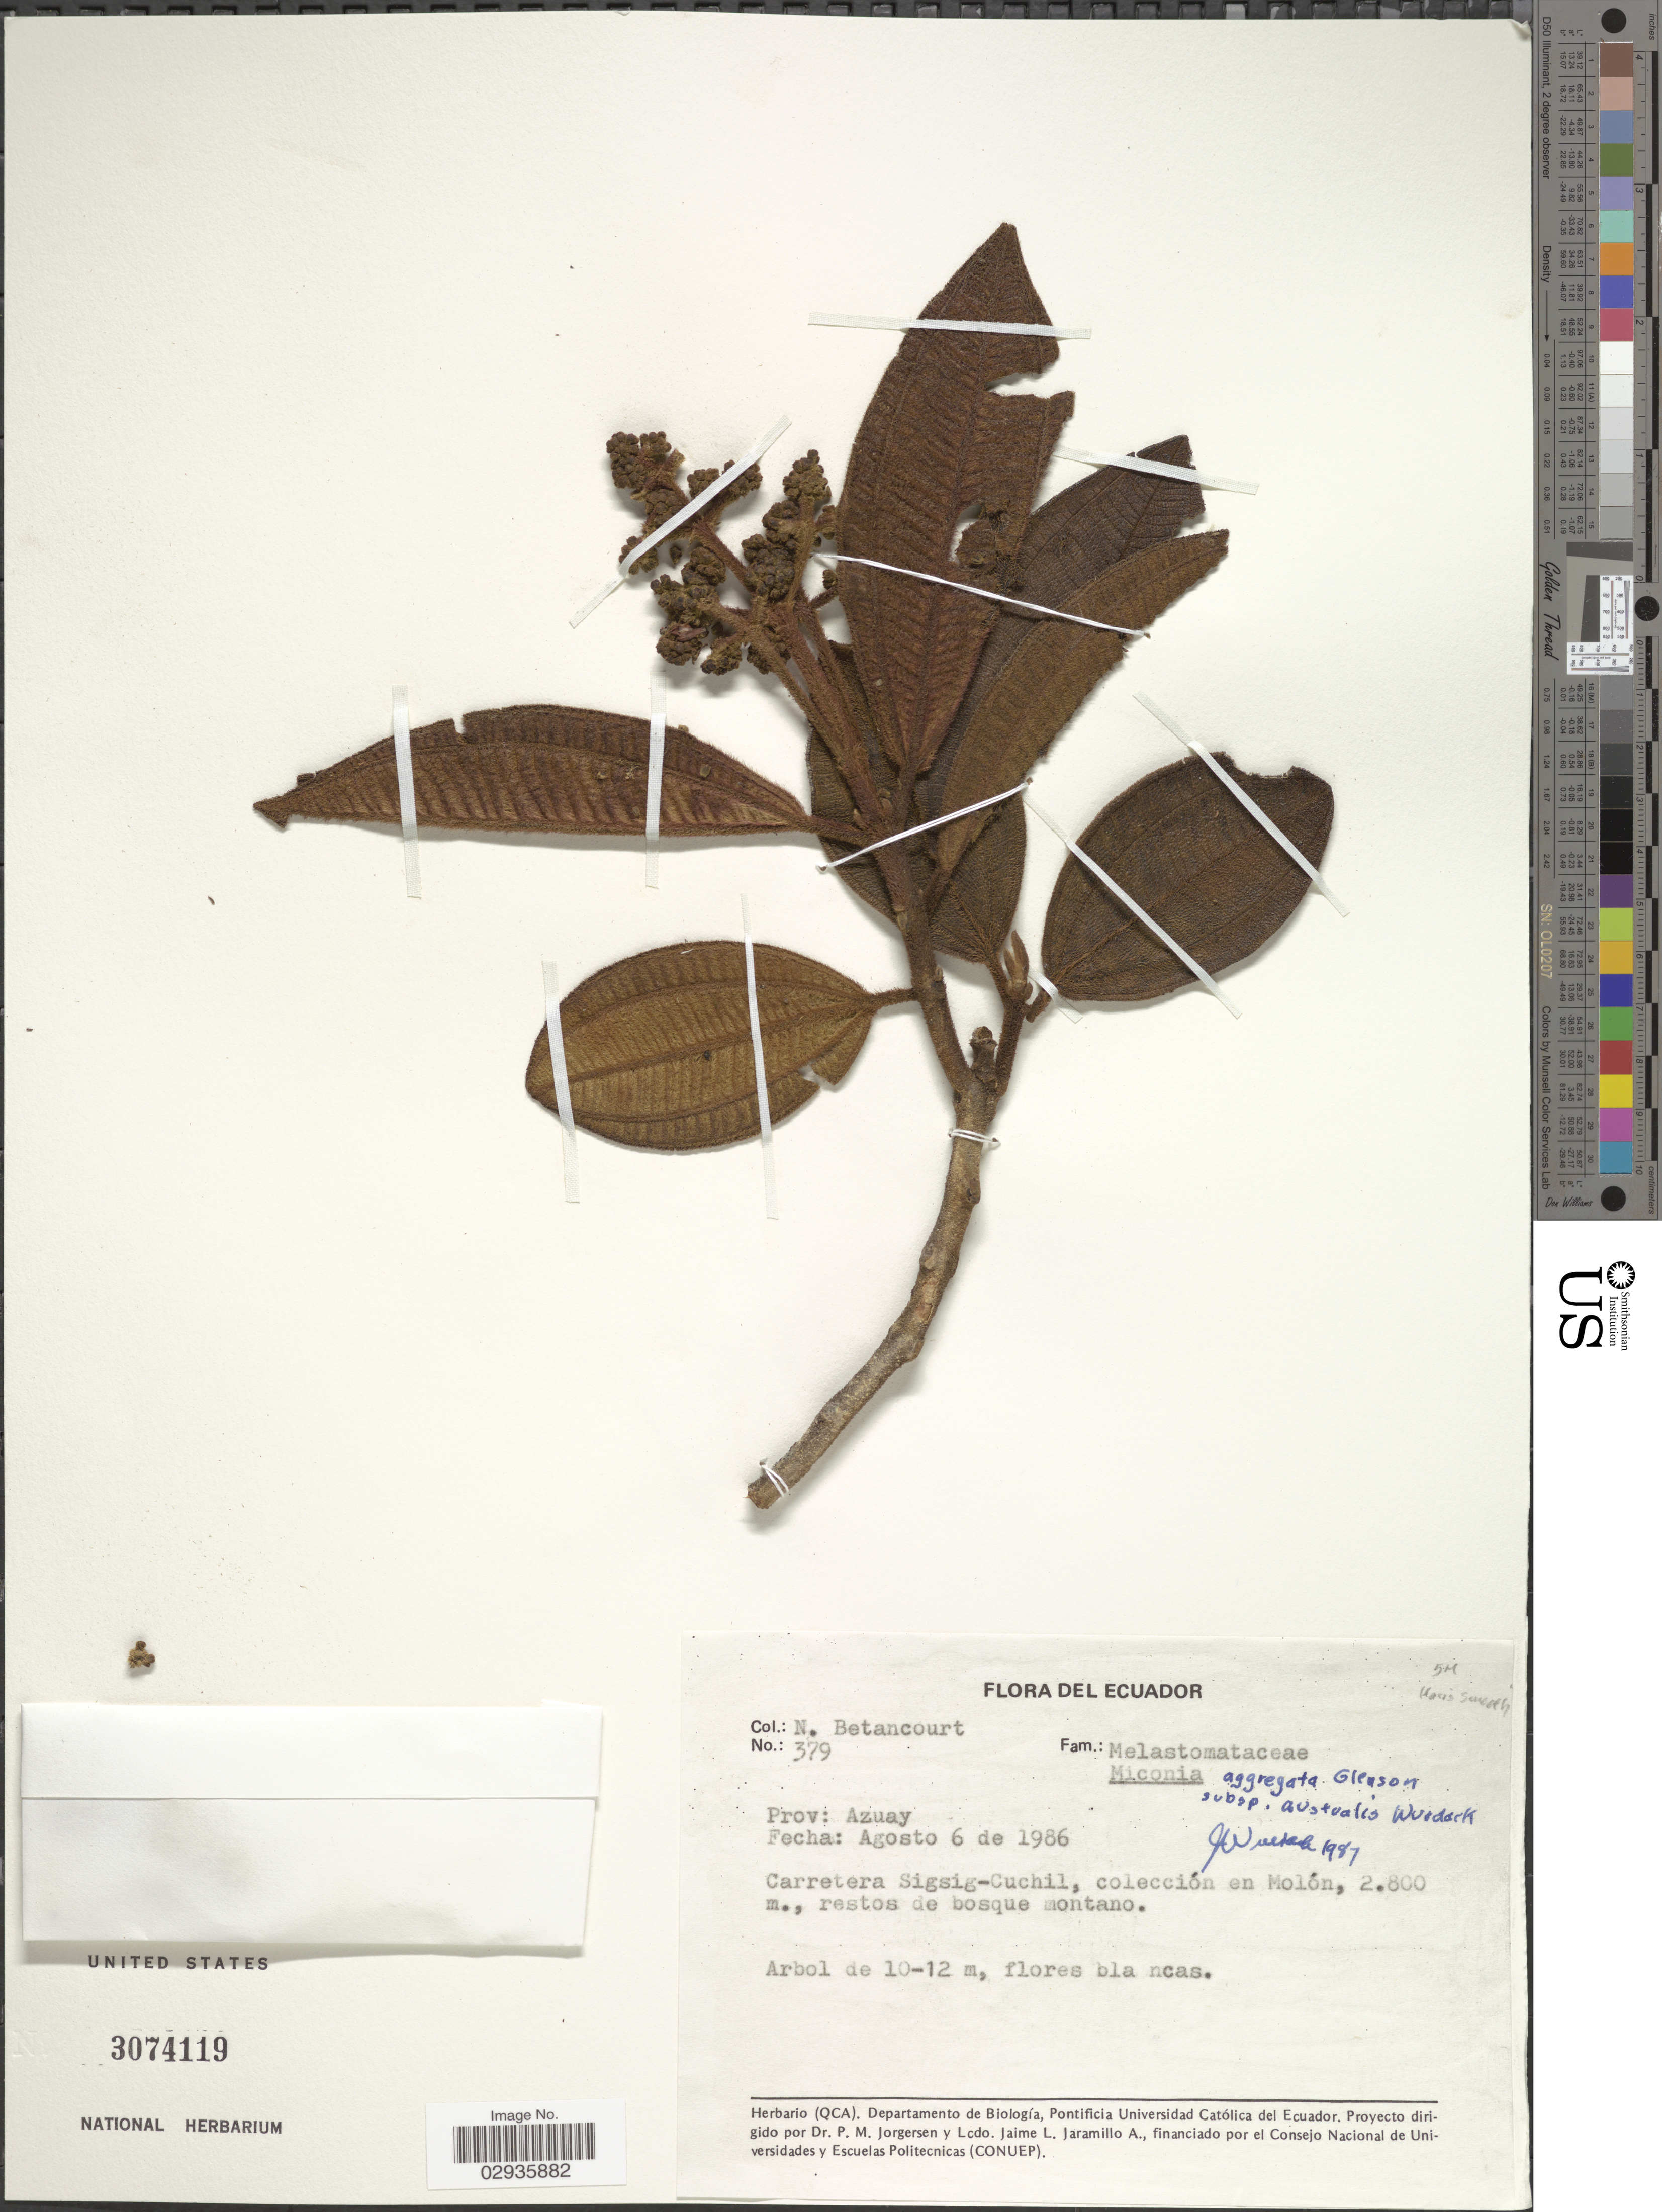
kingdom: Plantae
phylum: Tracheophyta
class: Magnoliopsida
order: Myrtales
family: Melastomataceae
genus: Miconia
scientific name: Miconia aggregata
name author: Gleason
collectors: N. Betancourt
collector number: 379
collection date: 1986-08-06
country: Ecuador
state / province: Azuay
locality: Carretera Sigsig-Cuchil, colección en Molón.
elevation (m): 2800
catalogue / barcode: US 3074119